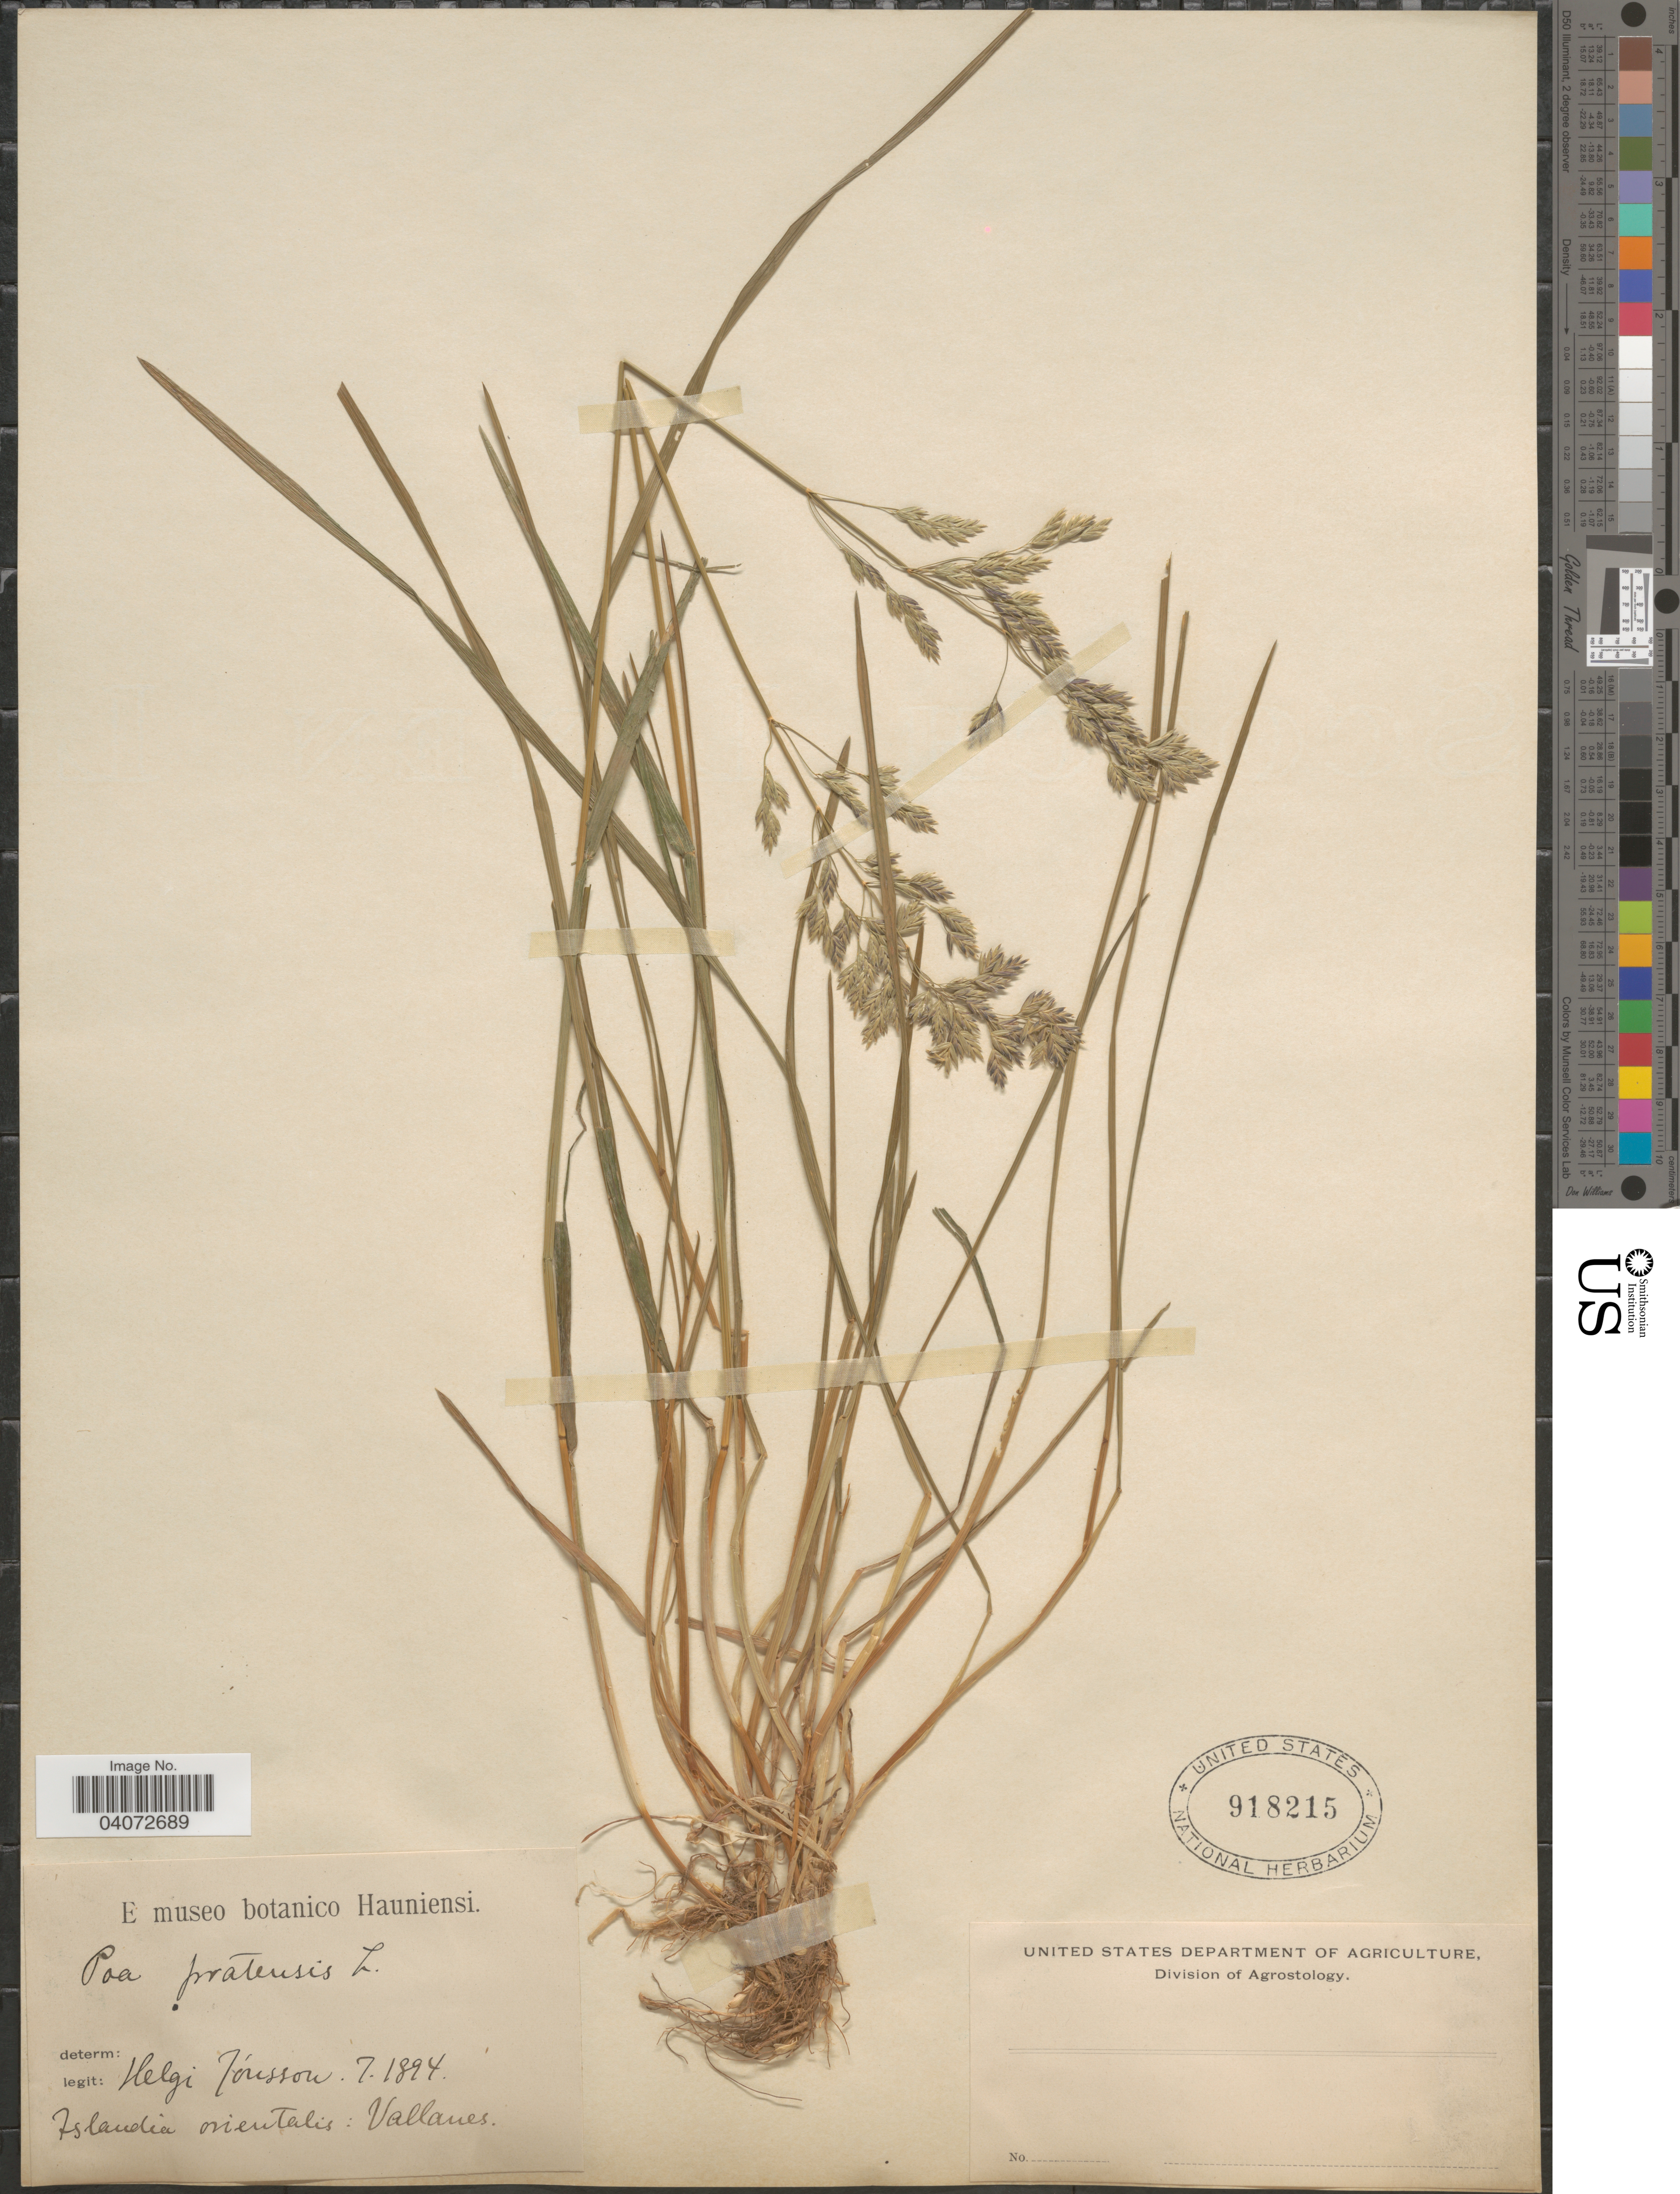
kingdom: Plantae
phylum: Tracheophyta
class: Liliopsida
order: Poales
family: Poaceae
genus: Poa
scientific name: Poa pratensis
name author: L.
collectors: H. Jónsson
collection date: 1894-07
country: Iceland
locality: Islandia orientalis: Vallanes.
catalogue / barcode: US 918215